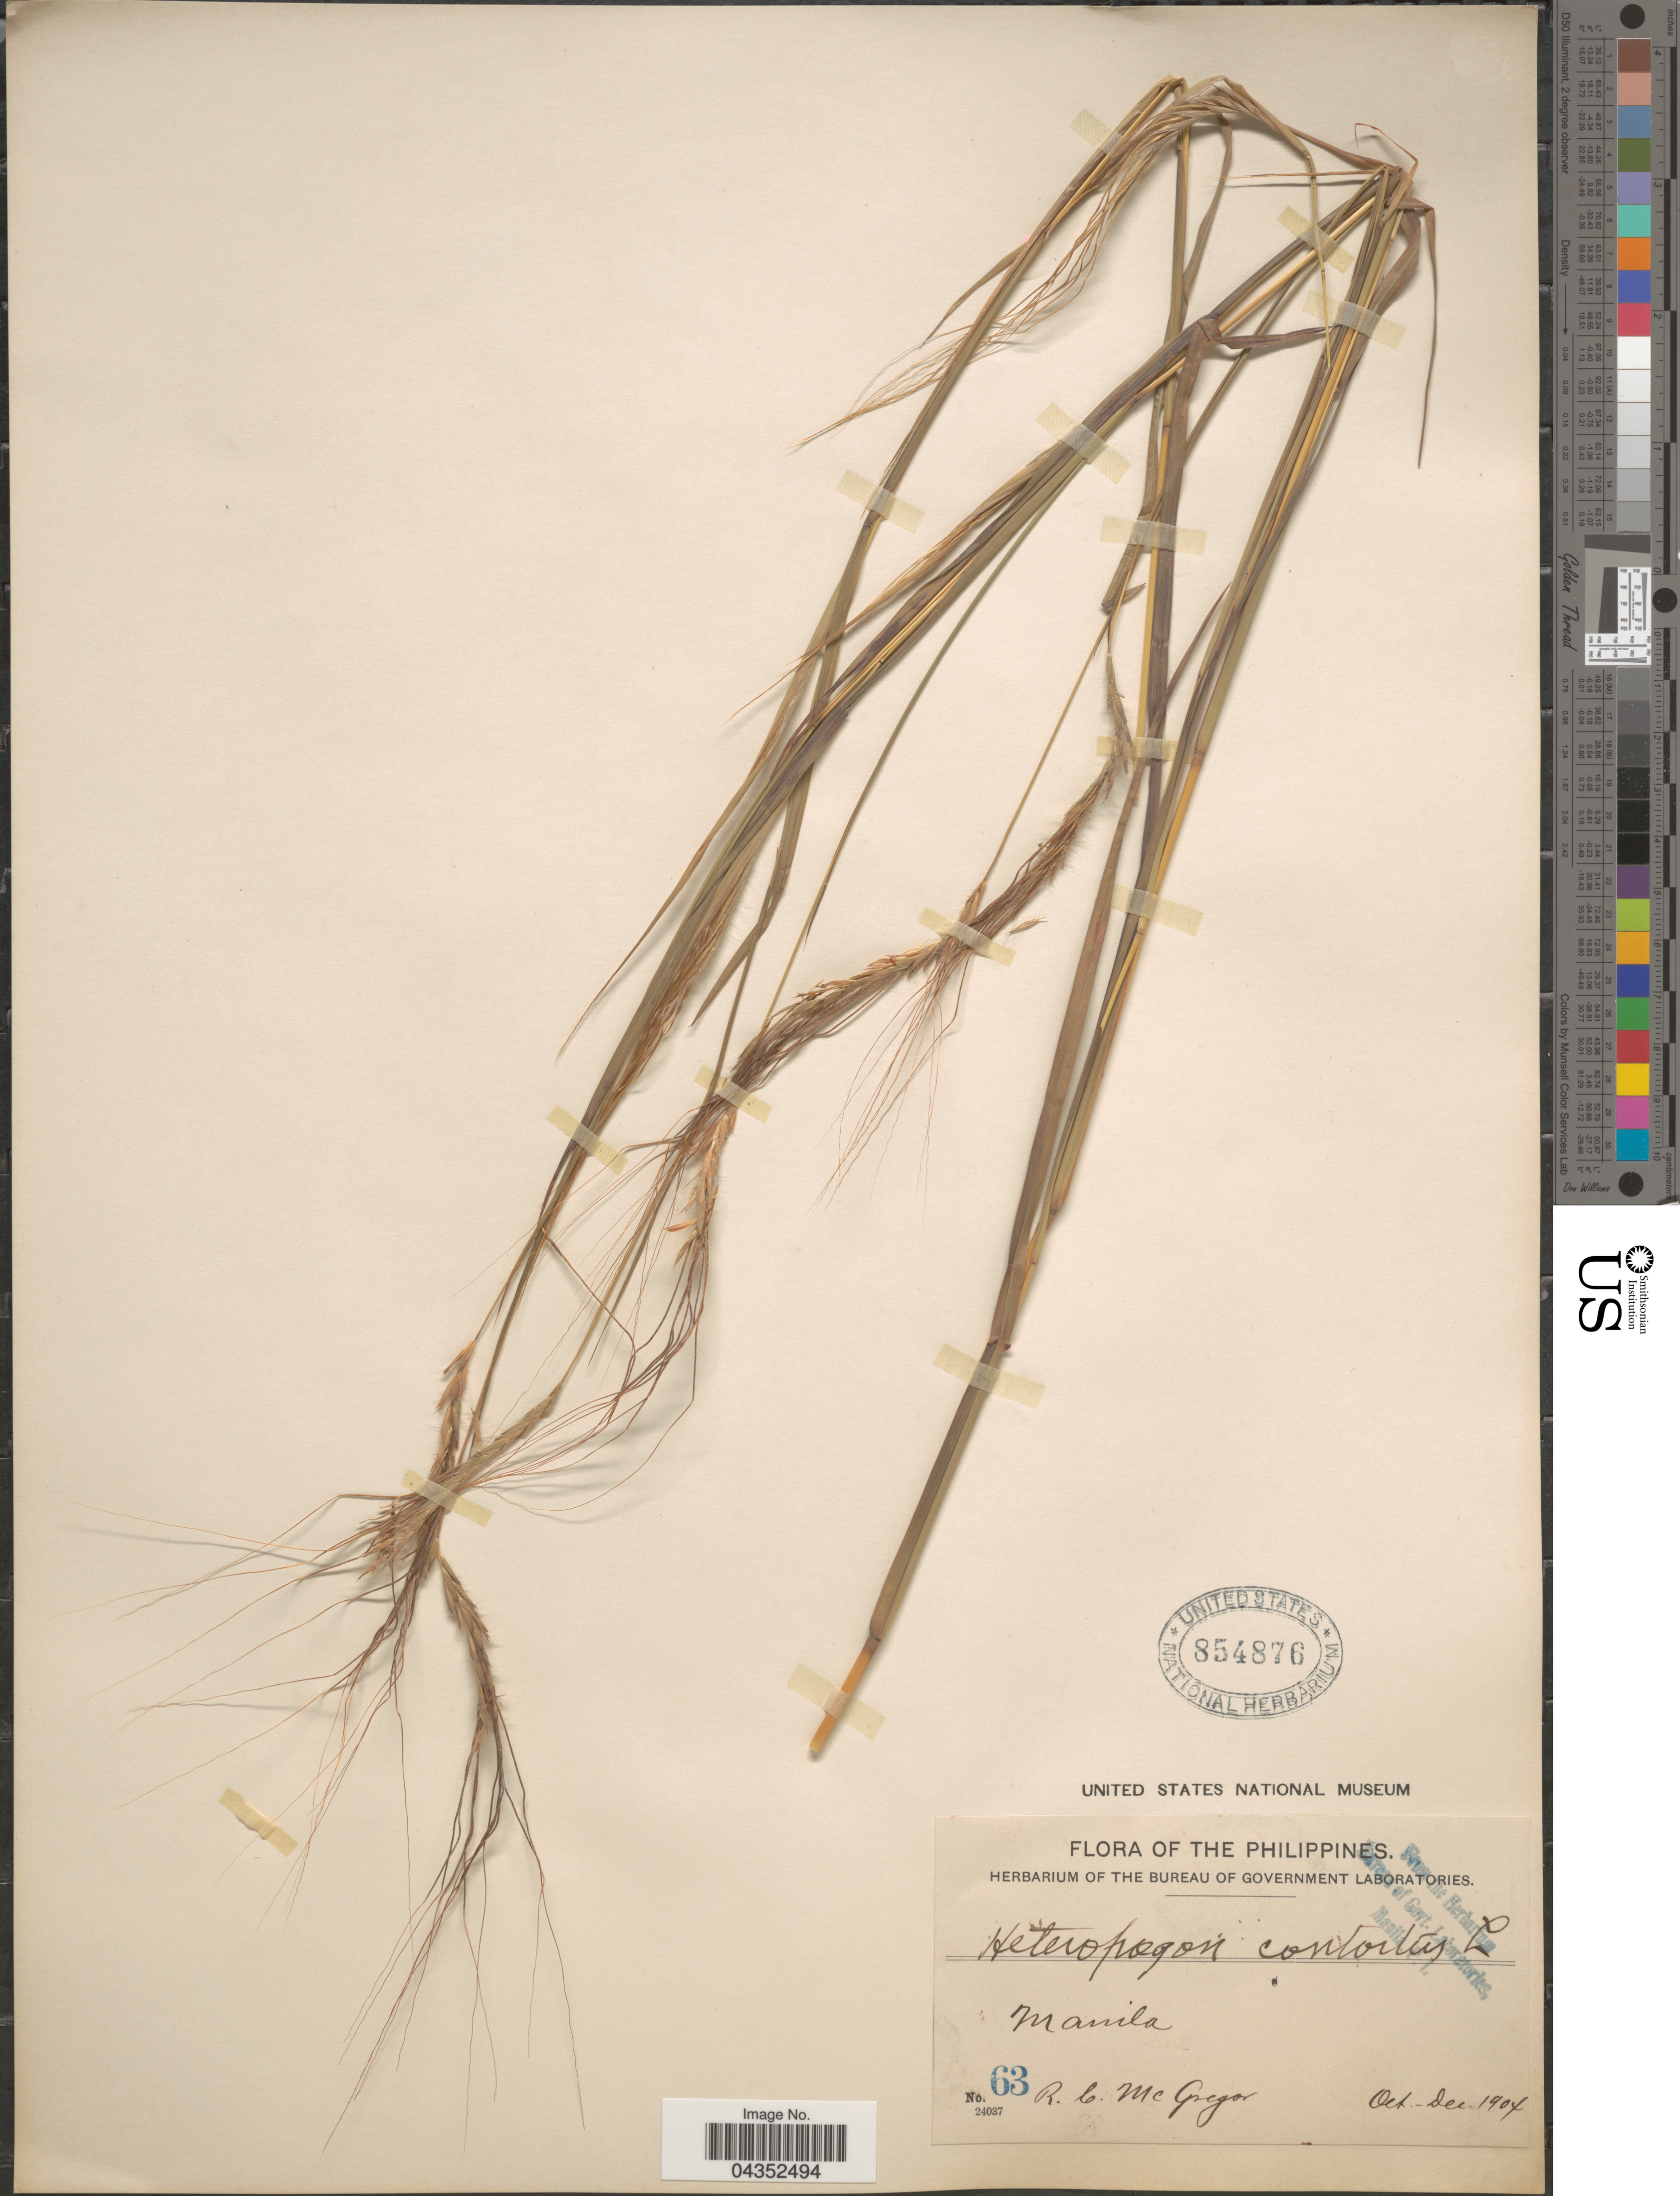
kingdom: Plantae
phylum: Tracheophyta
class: Liliopsida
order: Poales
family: Poaceae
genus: Heteropogon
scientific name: Heteropogon contortus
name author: (L.) P. Beauv. ex Roem. & Schult.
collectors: R. C. McGregor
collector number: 63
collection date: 1904-10/1904-12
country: Philippines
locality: Manila.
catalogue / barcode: US 854876